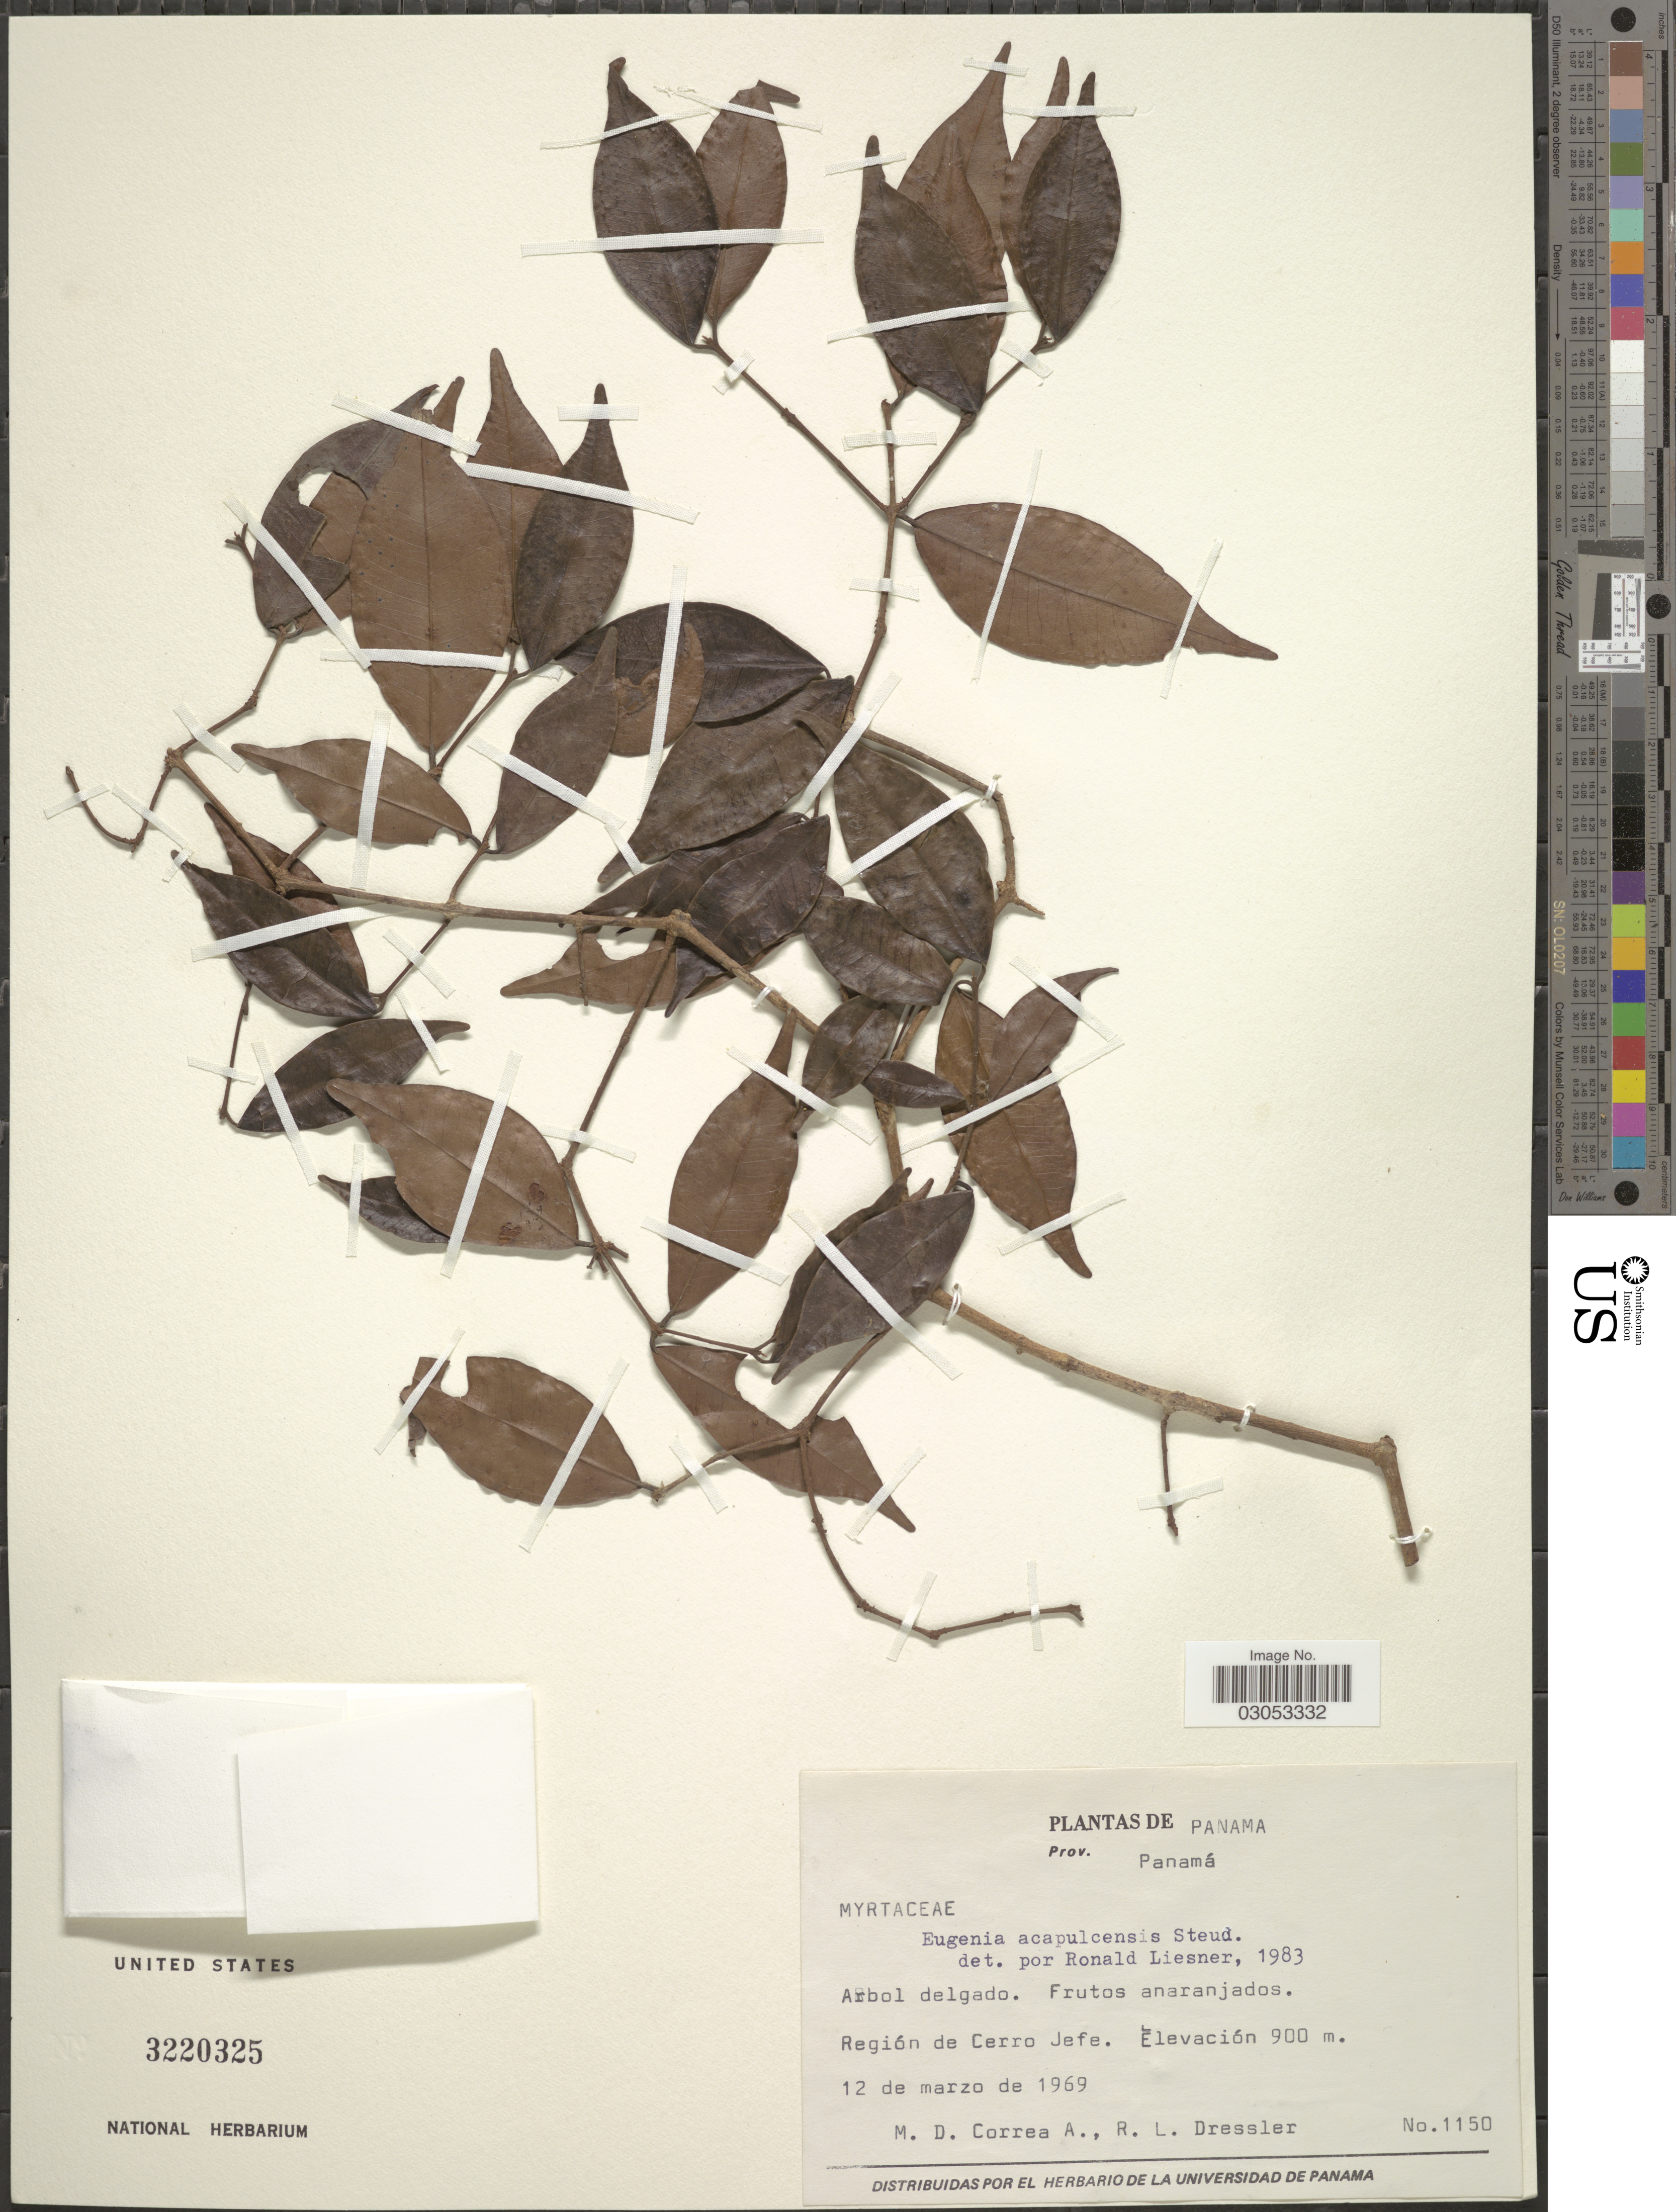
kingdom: Plantae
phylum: Tracheophyta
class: Magnoliopsida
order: Myrtales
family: Myrtaceae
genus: Eugenia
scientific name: Eugenia acapulcensis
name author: Steud.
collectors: M. D. Corrêa-A. & R. Dressler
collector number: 1150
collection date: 1969-03-12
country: Panama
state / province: Panamá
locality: Región de Cerro Jefe.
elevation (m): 900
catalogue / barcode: US 3220325